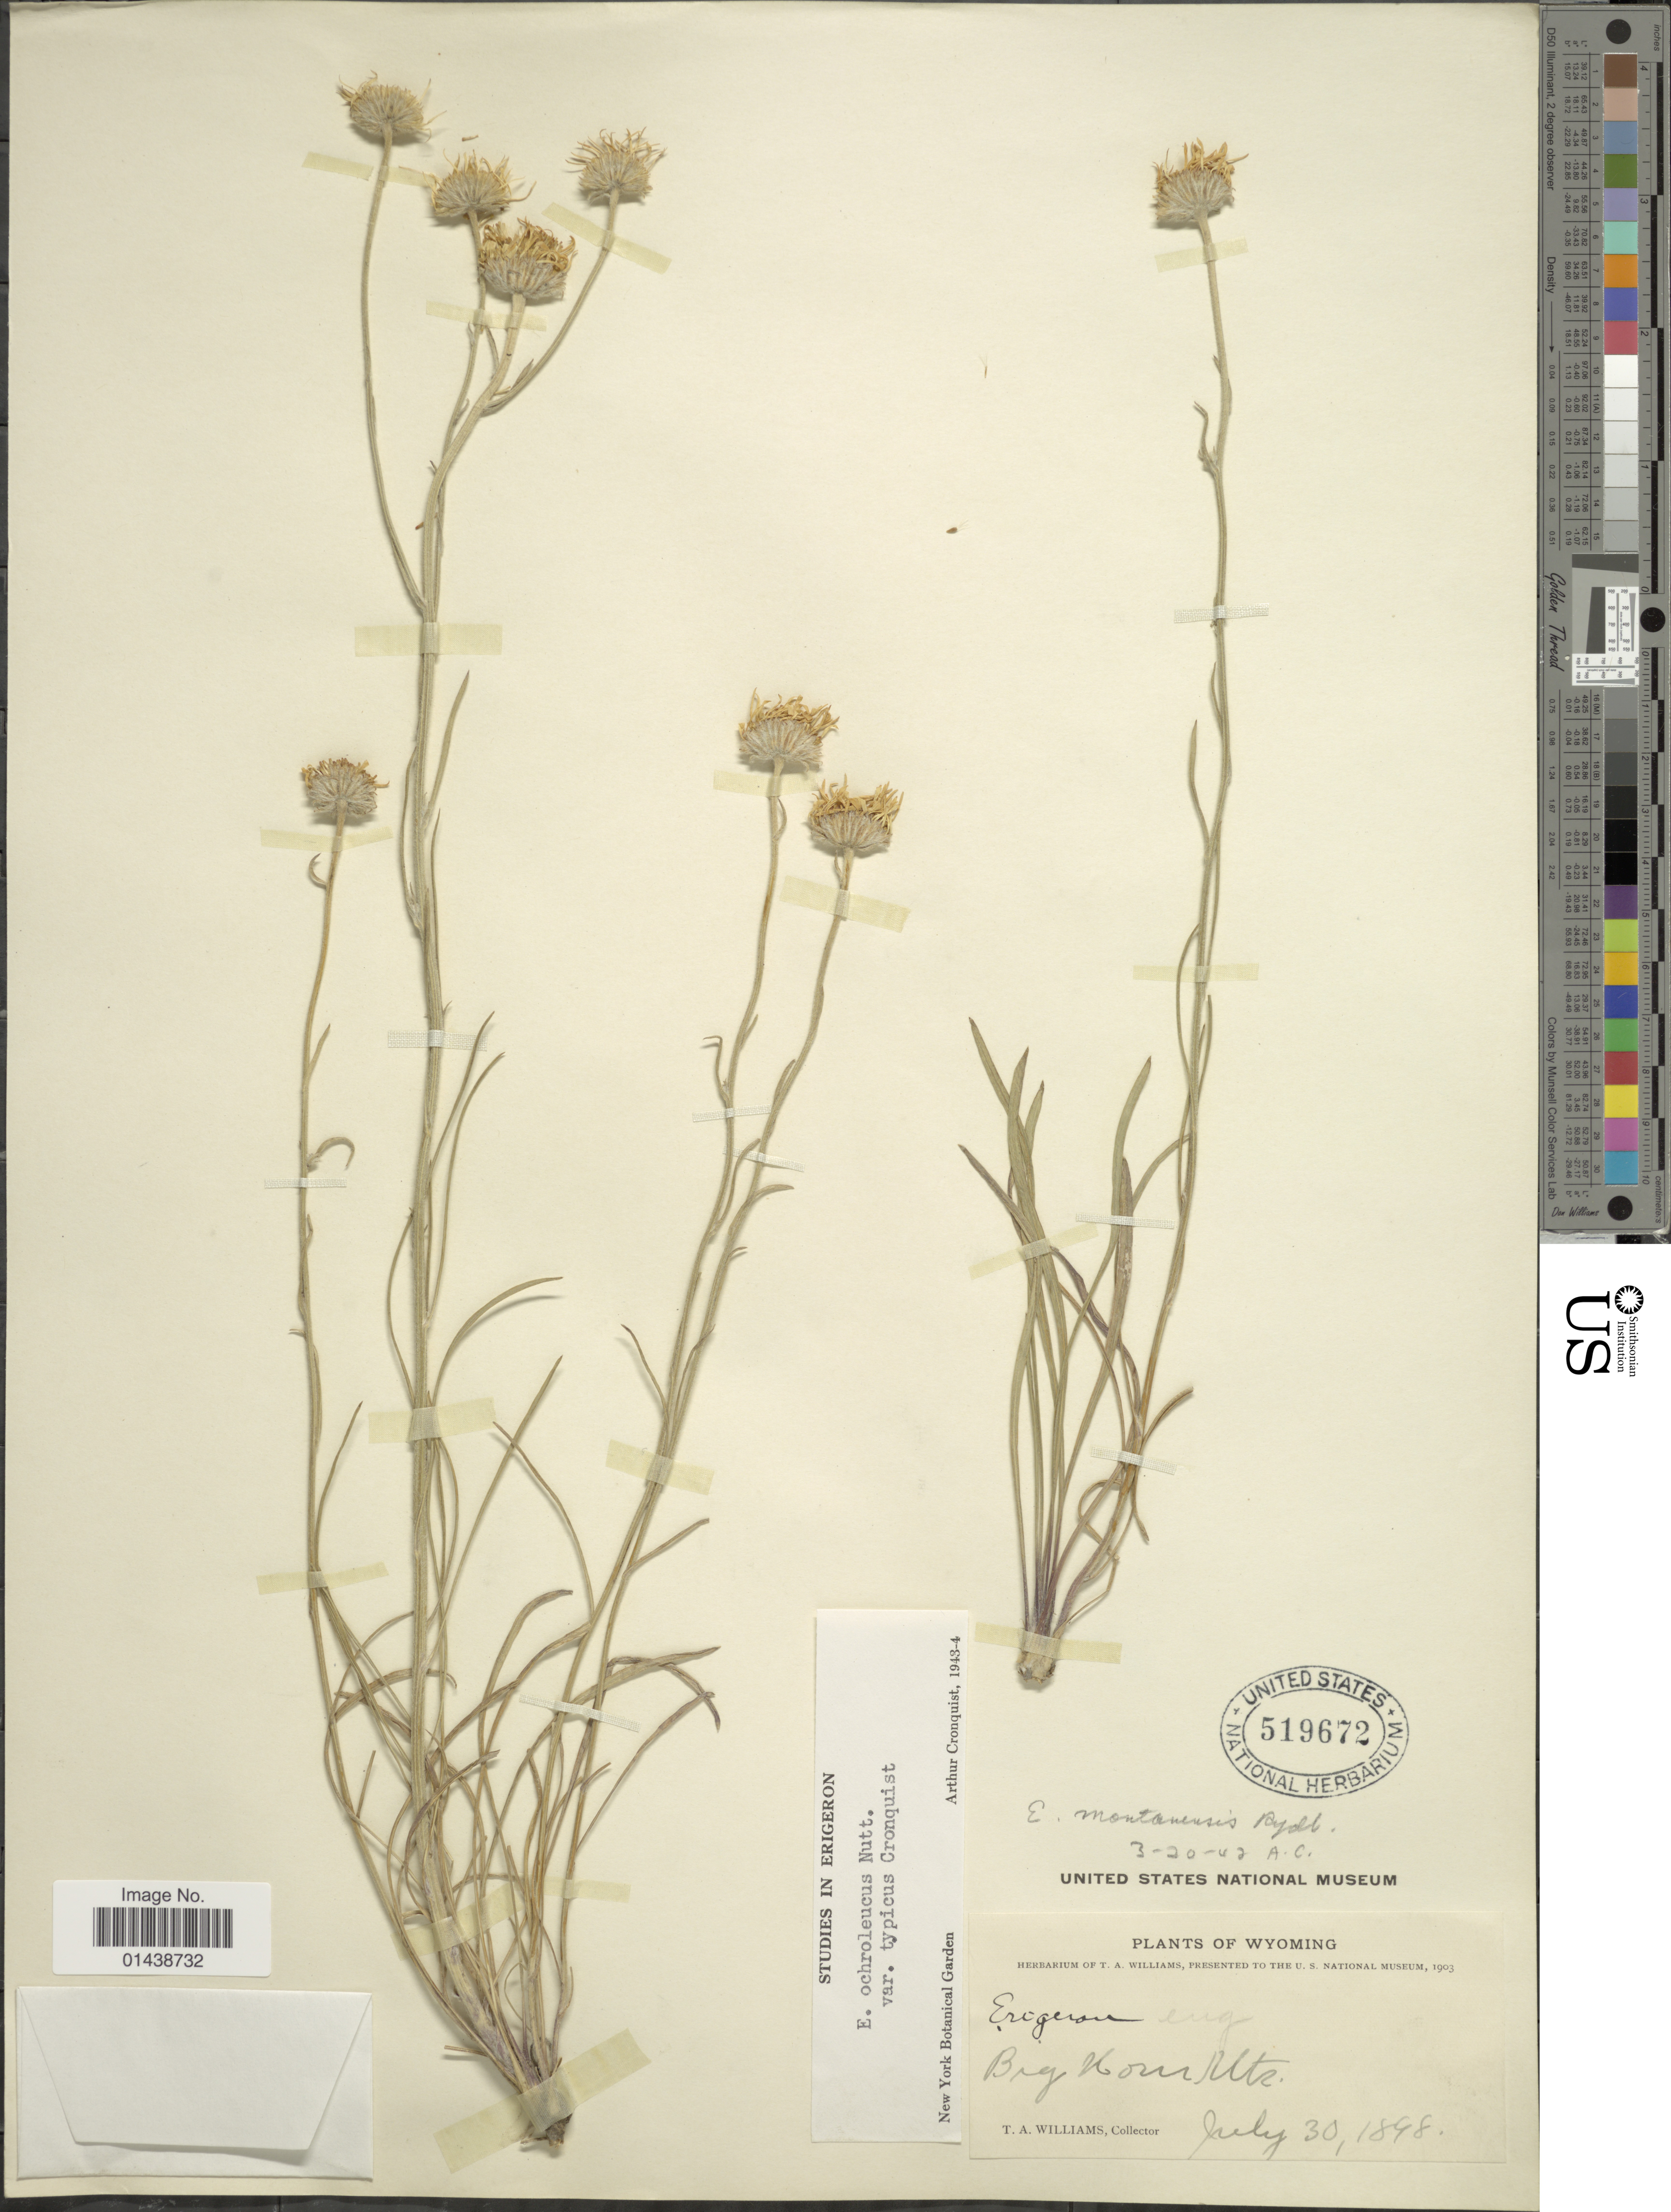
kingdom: Plantae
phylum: Tracheophyta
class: Magnoliopsida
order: Asterales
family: Asteraceae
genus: Erigeron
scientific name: Erigeron ochroleucus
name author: Nutt.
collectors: T. A. Williams (herbarium)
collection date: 1898-07-30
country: United States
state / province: Wyoming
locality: Big Horn Mts.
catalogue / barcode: US 519672